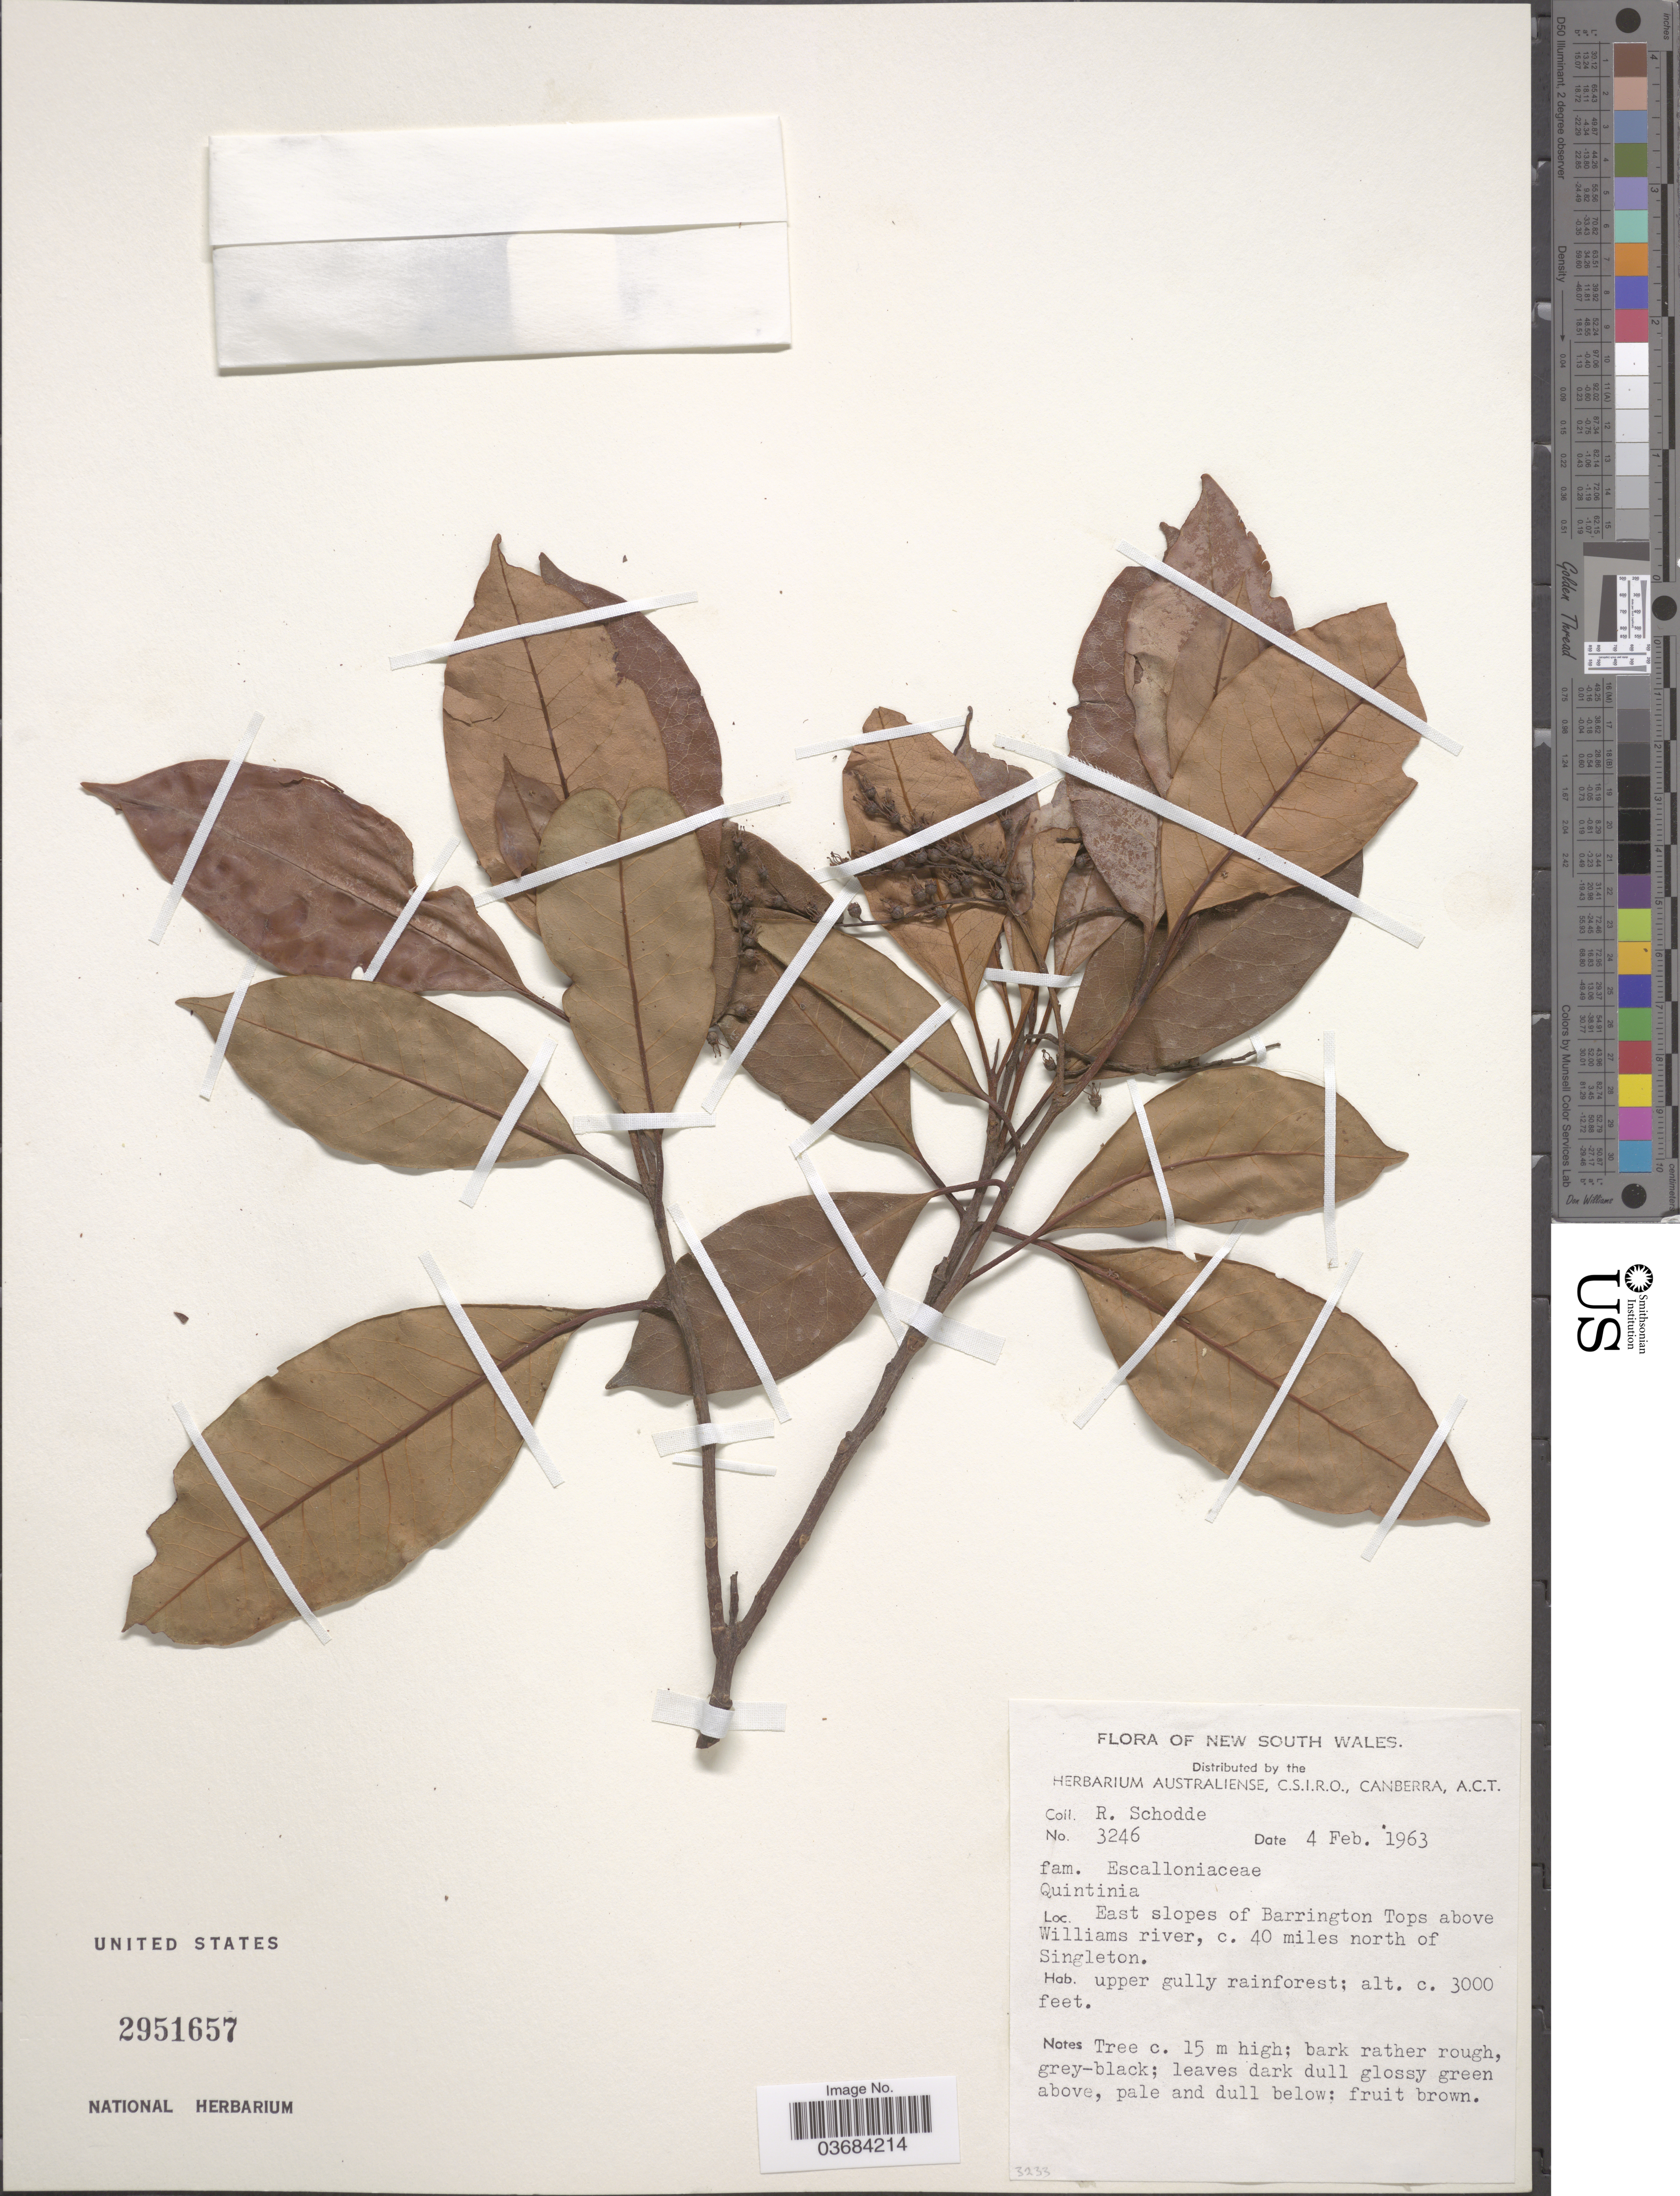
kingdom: Plantae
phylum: Tracheophyta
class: Magnoliopsida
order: Paracryphiales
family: Paracryphiaceae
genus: Quintinia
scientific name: Quintinia sp.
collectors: R. Schodde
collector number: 3246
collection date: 1963-02-04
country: Australia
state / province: New South Wales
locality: East slopes of Barrington Tops above Williams river, c. 40 miles north of Singleton.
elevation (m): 914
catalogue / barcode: US 2951657